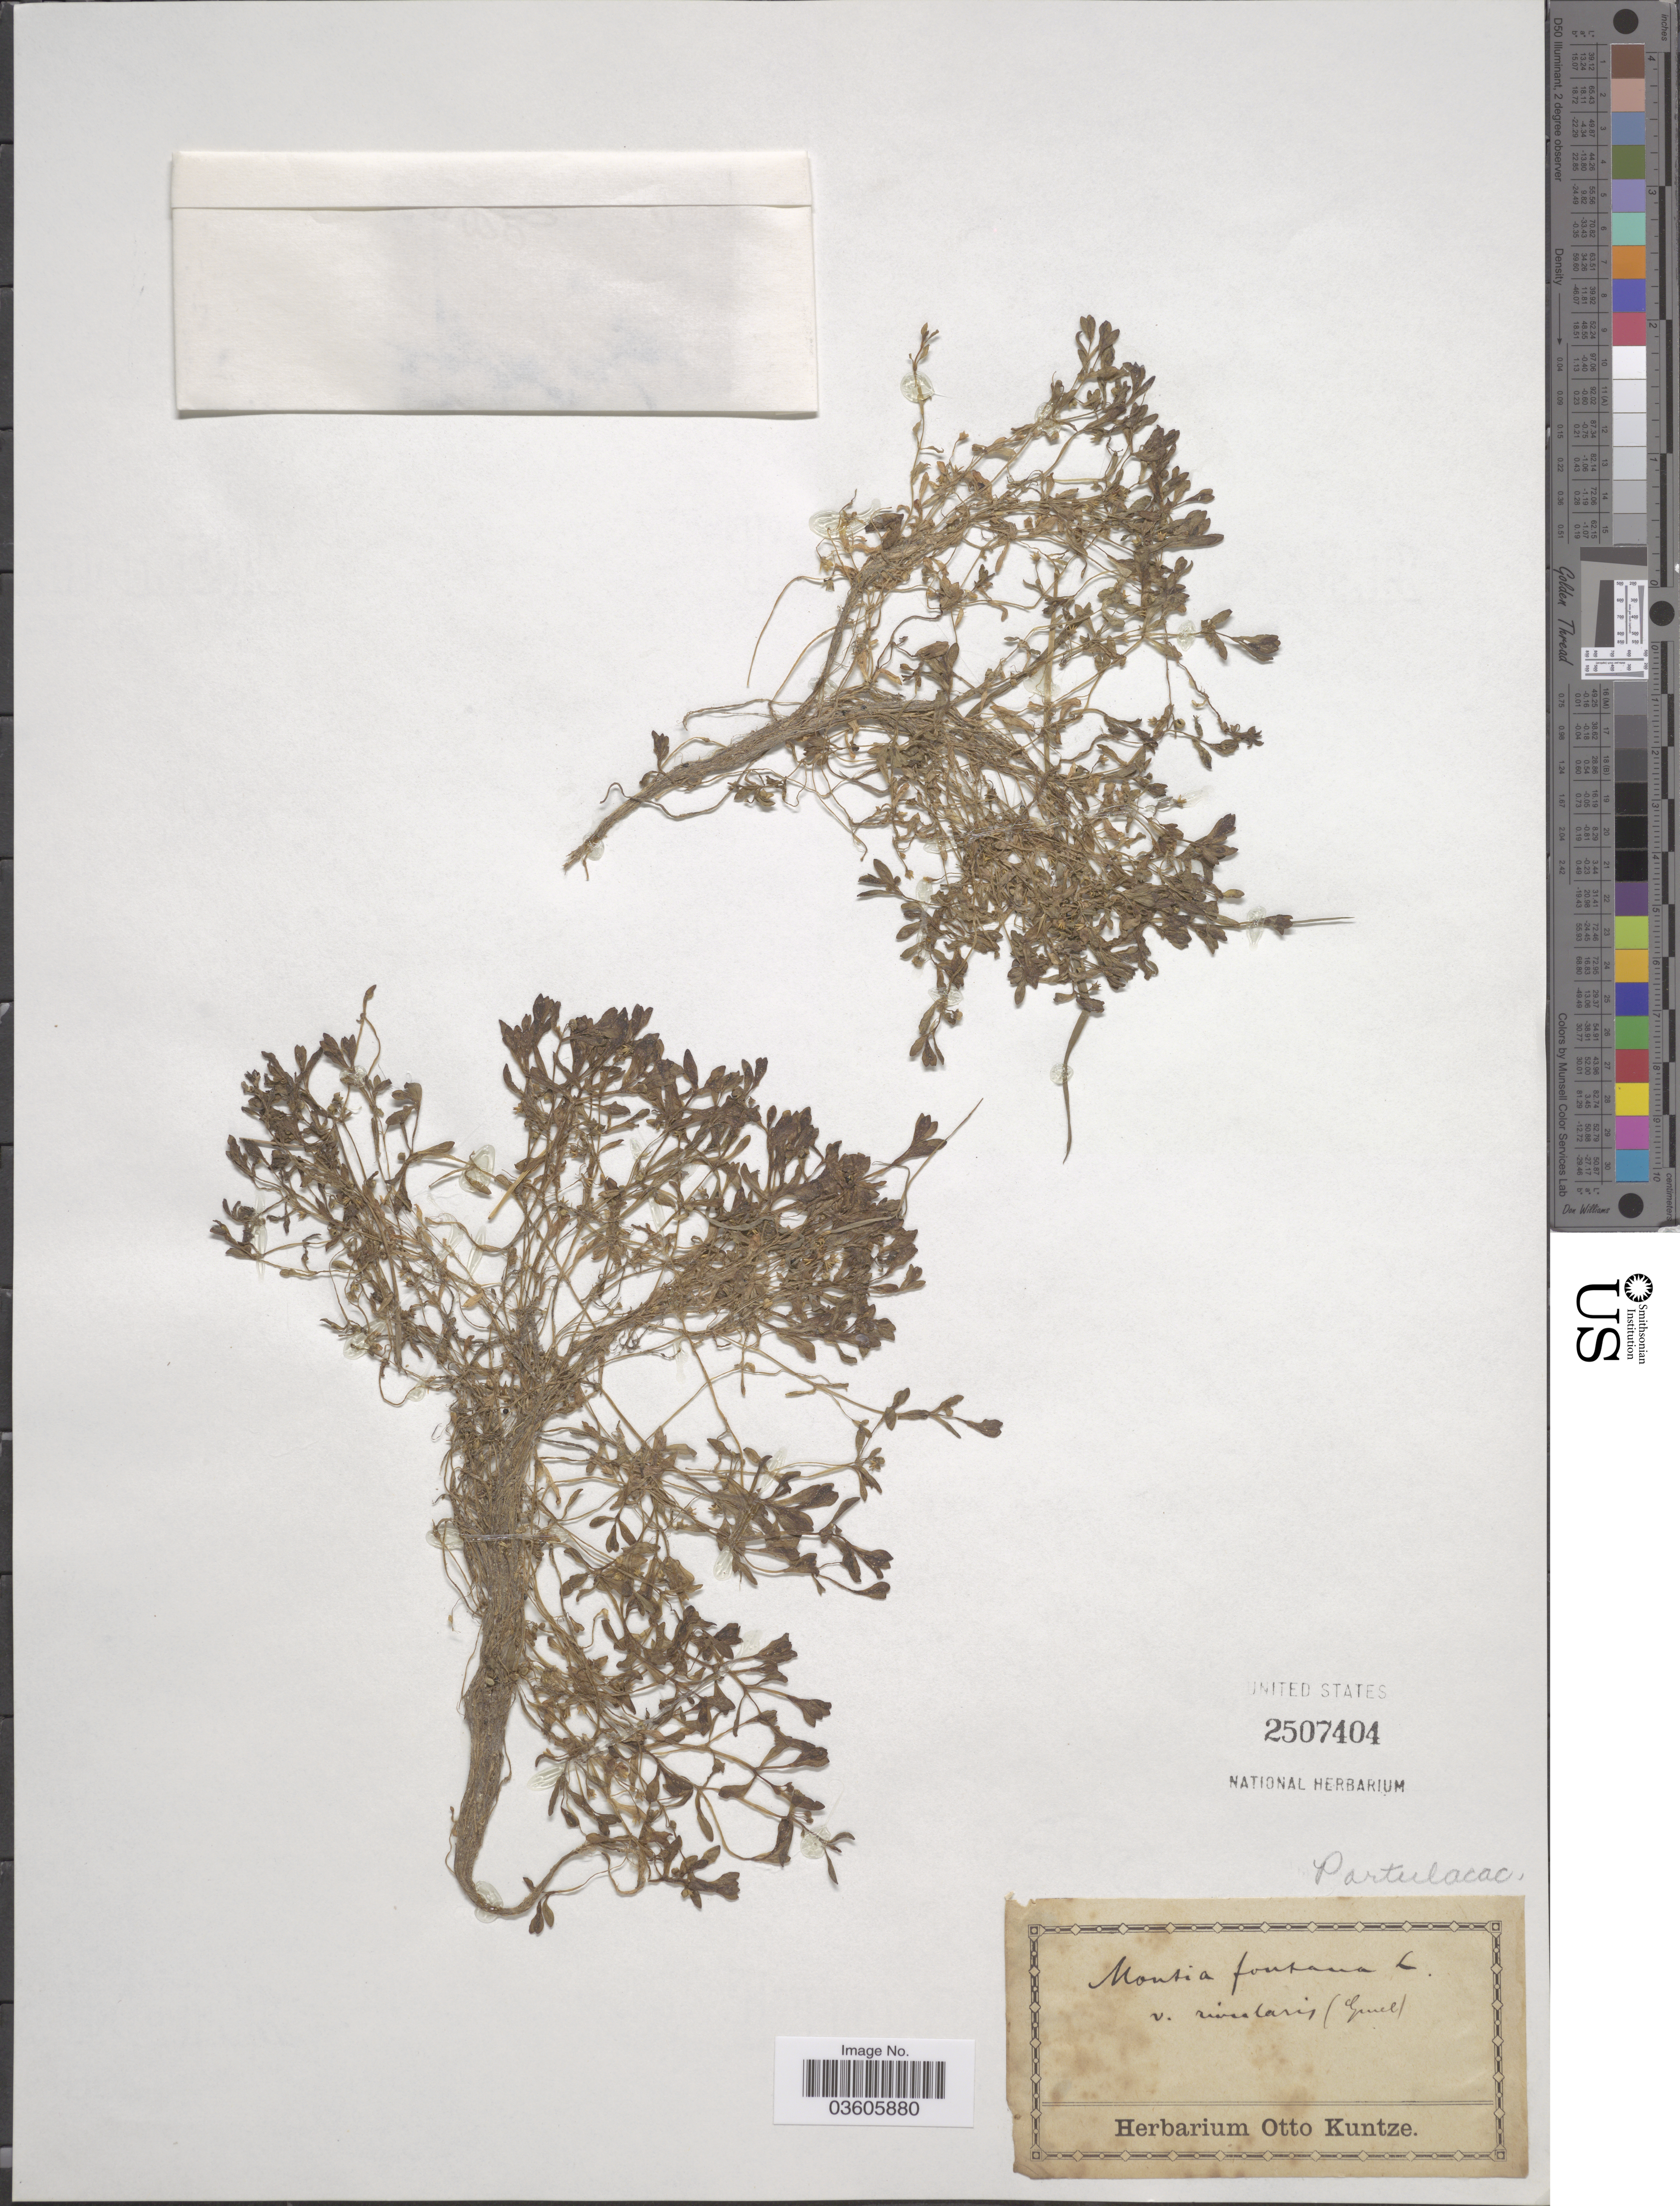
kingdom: Plantae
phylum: Tracheophyta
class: Magnoliopsida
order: Caryophyllales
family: Montiaceae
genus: Montia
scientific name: Montia fontana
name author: L.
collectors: ex herb. Otto Kuntze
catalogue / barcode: US 2507404